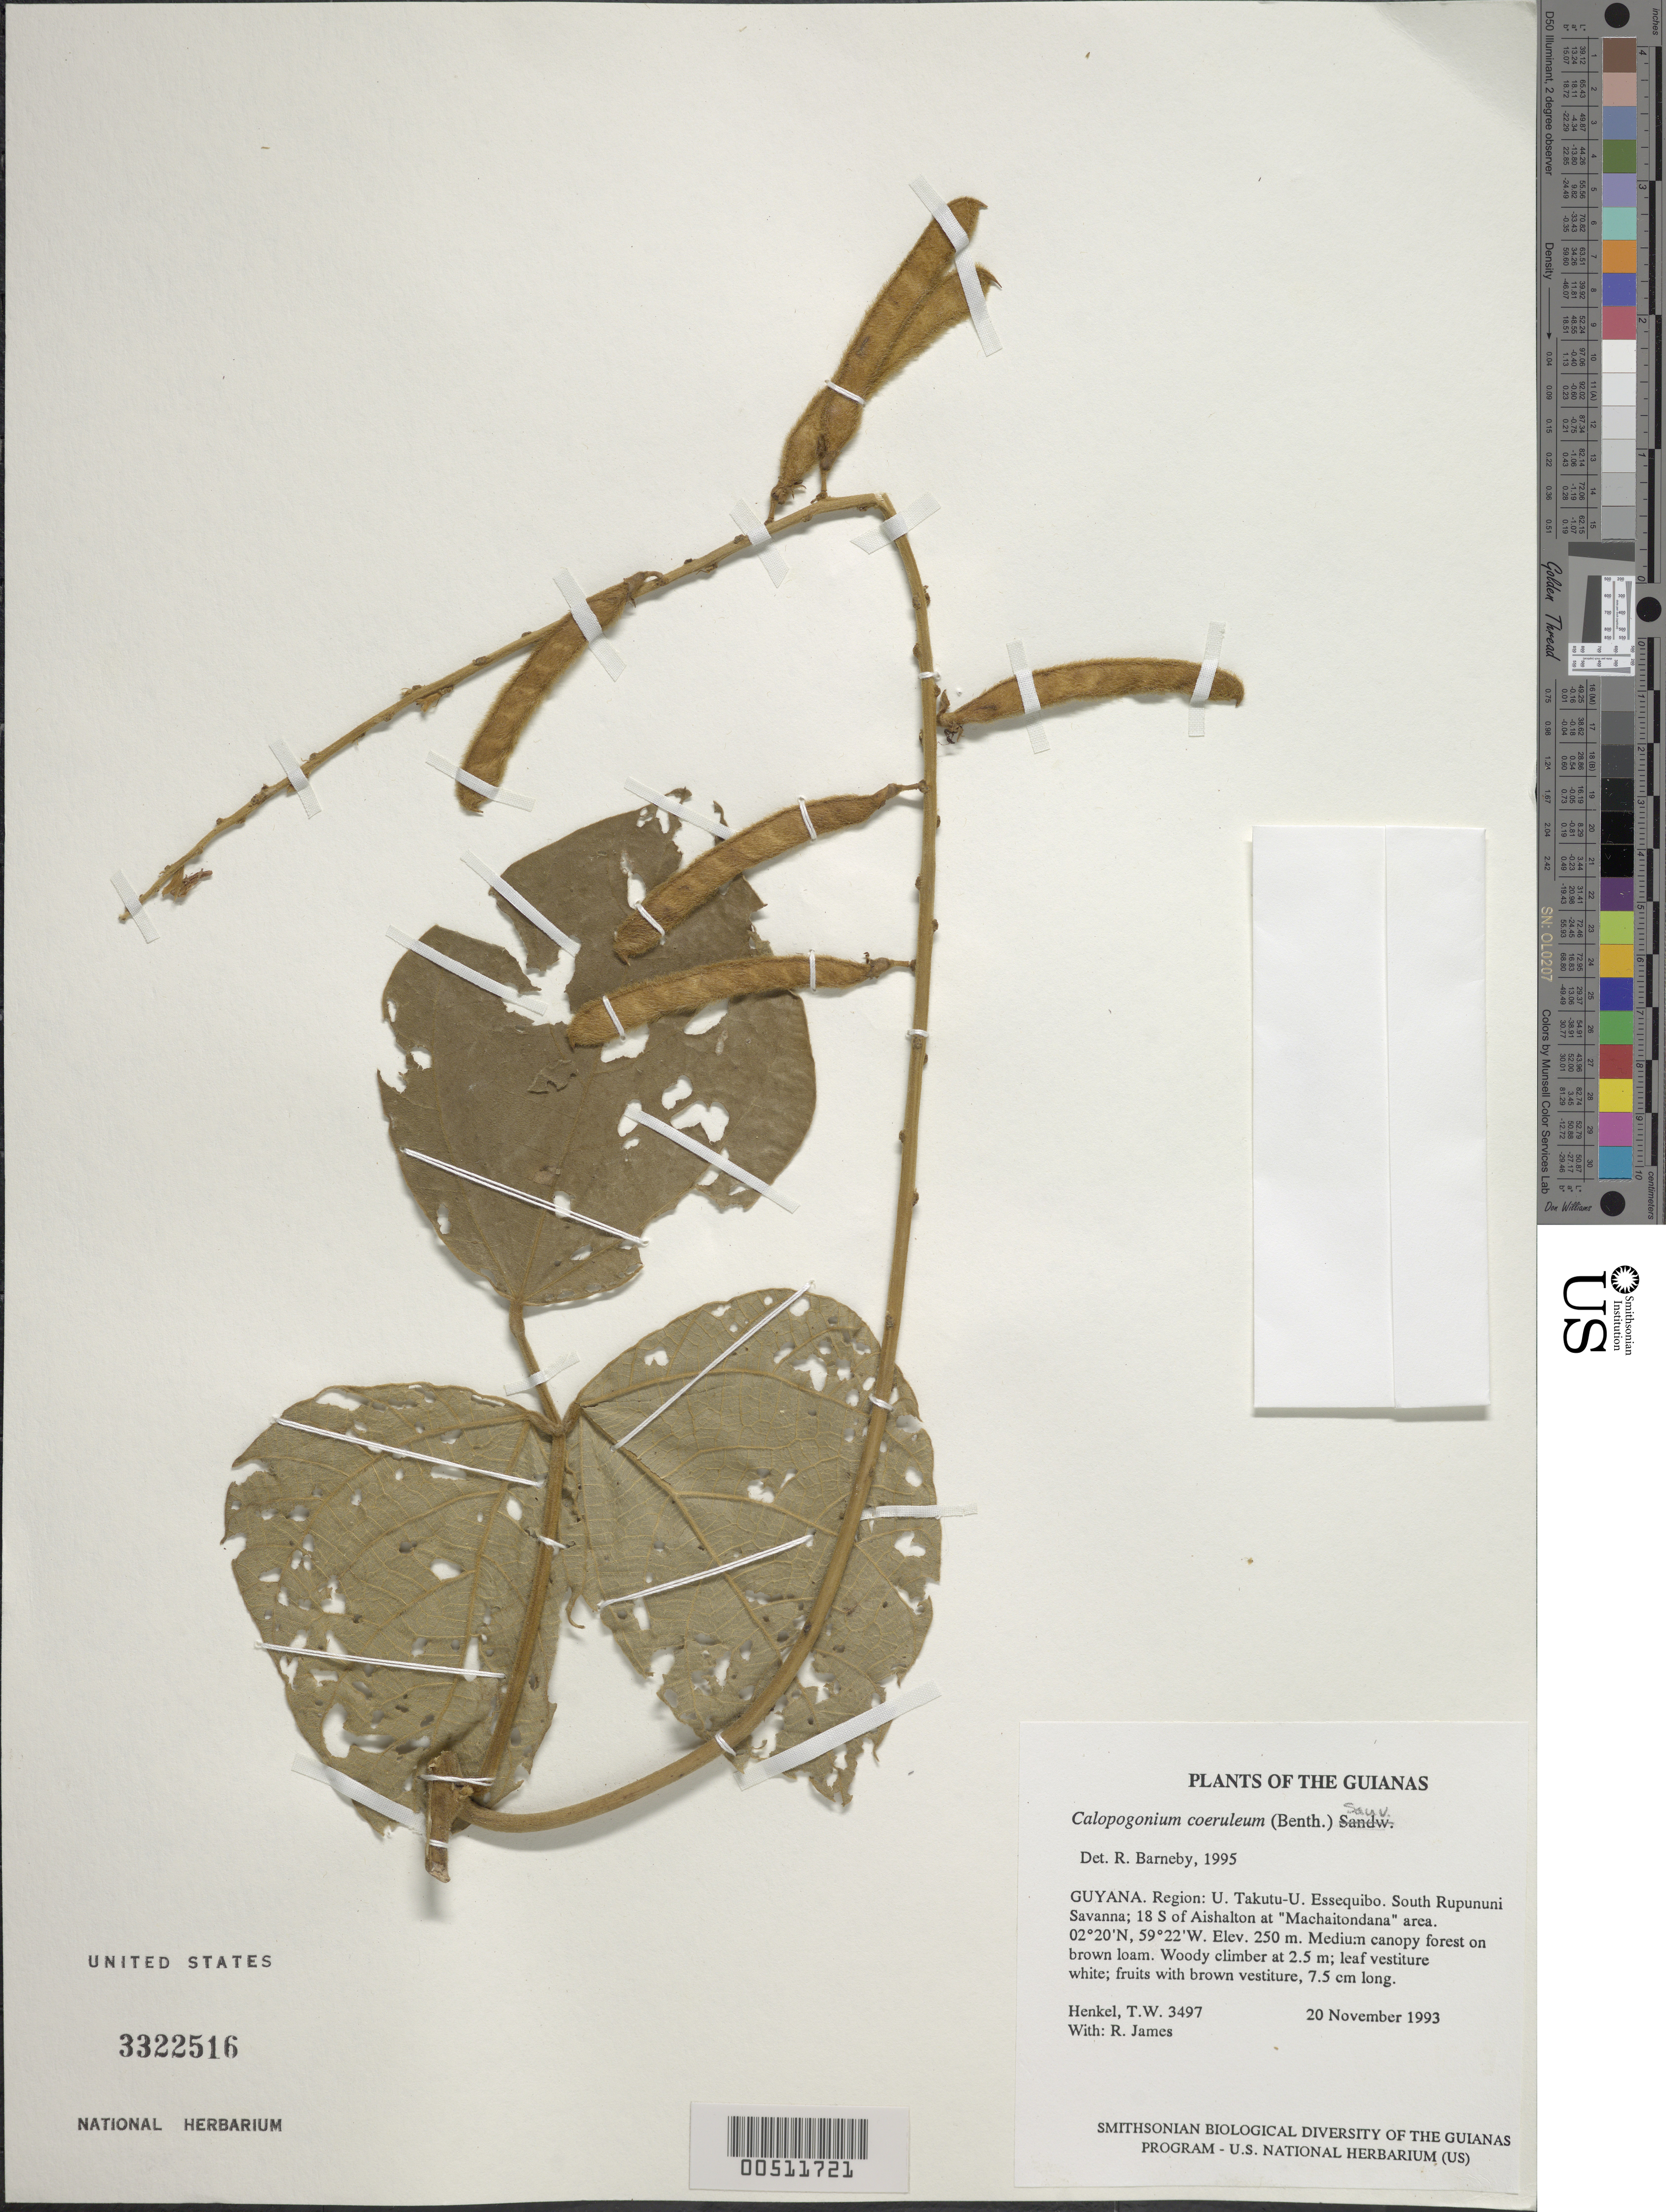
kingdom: Plantae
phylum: Tracheophyta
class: Magnoliopsida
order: Fabales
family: Fabaceae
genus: Calopogonium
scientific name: Calopogonium caeruleum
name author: (Benth.) C. Wright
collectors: T. Henkel & R. James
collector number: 3497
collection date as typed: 20 November 1993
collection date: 1993-11-20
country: Guyana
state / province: U. Takutu-U. Essequibo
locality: South Rupununi Savanna; 18 S of Aishalton at "Machaitondana" area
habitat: Medium canopy forest on brown loam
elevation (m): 250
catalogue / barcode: US 3322516